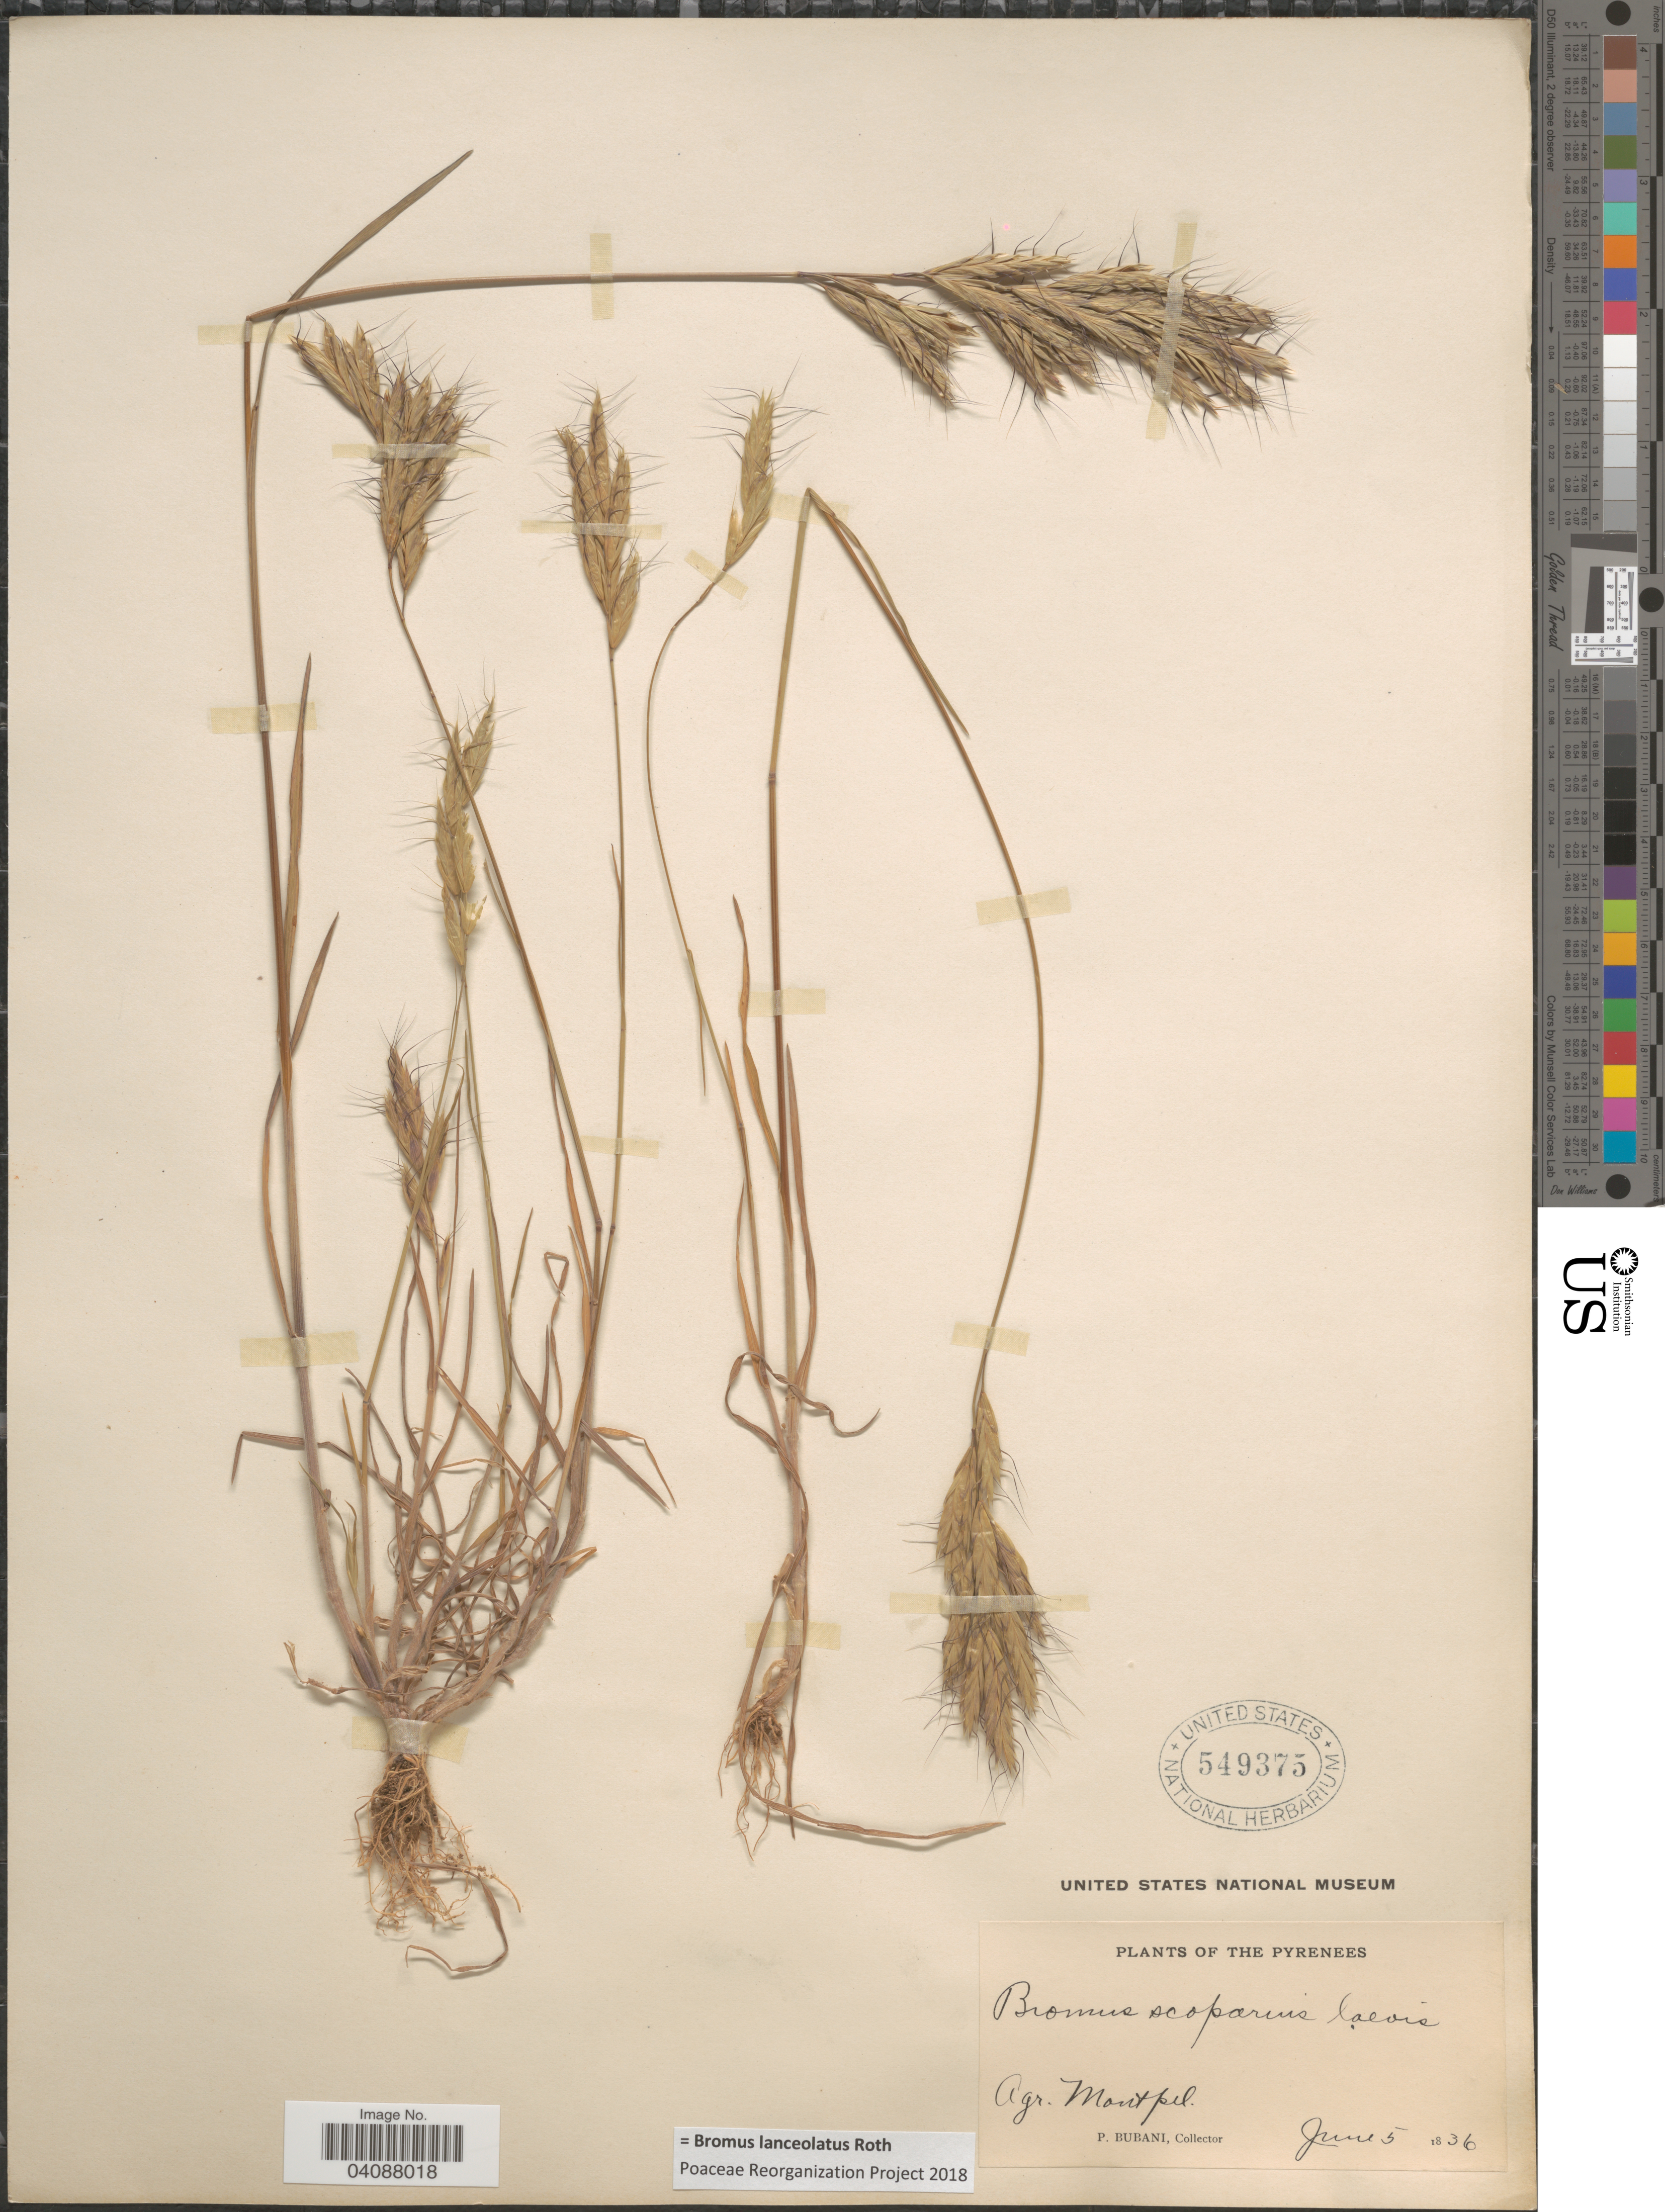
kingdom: Plantae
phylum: Tracheophyta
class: Liliopsida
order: Poales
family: Poaceae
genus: Bromus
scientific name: Bromus lanceolatus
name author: Roth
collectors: P. Bubani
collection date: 1836-06-05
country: France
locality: The Pyrenees. Agr. Montpel.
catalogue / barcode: US 549375